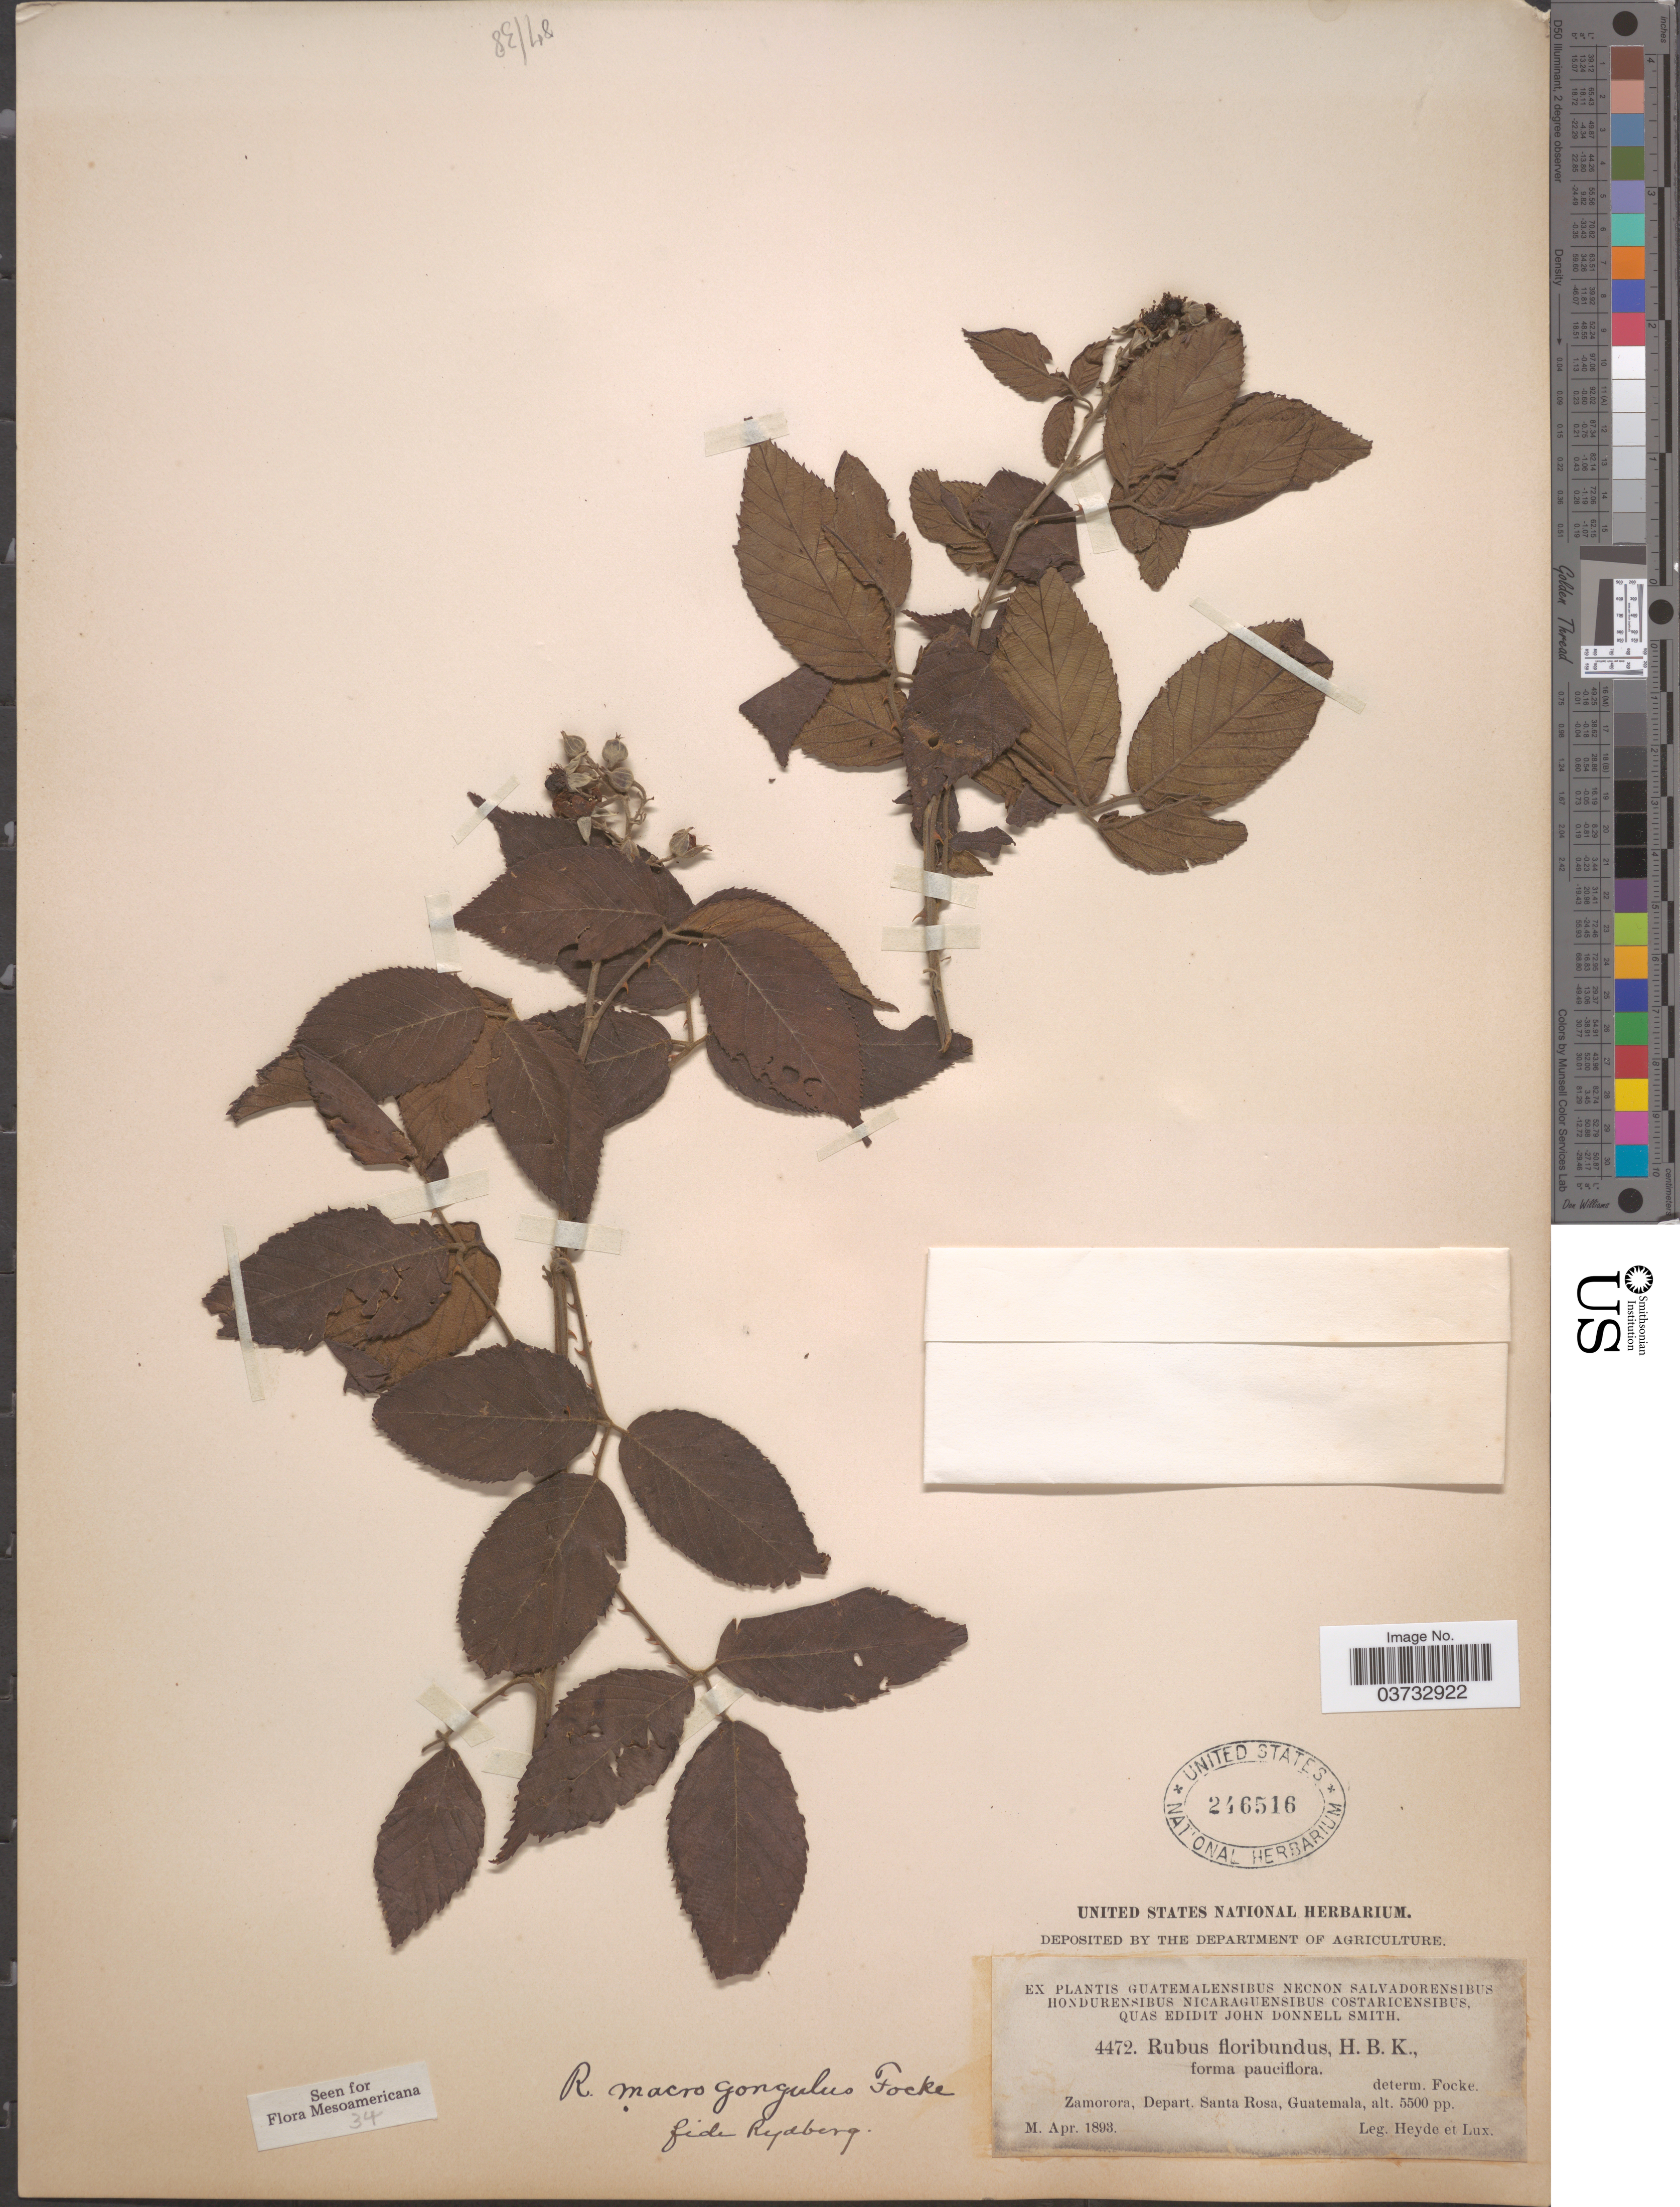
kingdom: Plantae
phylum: Tracheophyta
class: Magnoliopsida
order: Rosales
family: Rosaceae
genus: Rubus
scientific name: Rubus macrogongylus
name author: Focke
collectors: Heyde & Lux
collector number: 4472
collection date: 1893-04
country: Guatemala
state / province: Santa Rosa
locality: Zamorora, Depart. Santa Rosa.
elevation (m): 1676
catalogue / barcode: US 246516